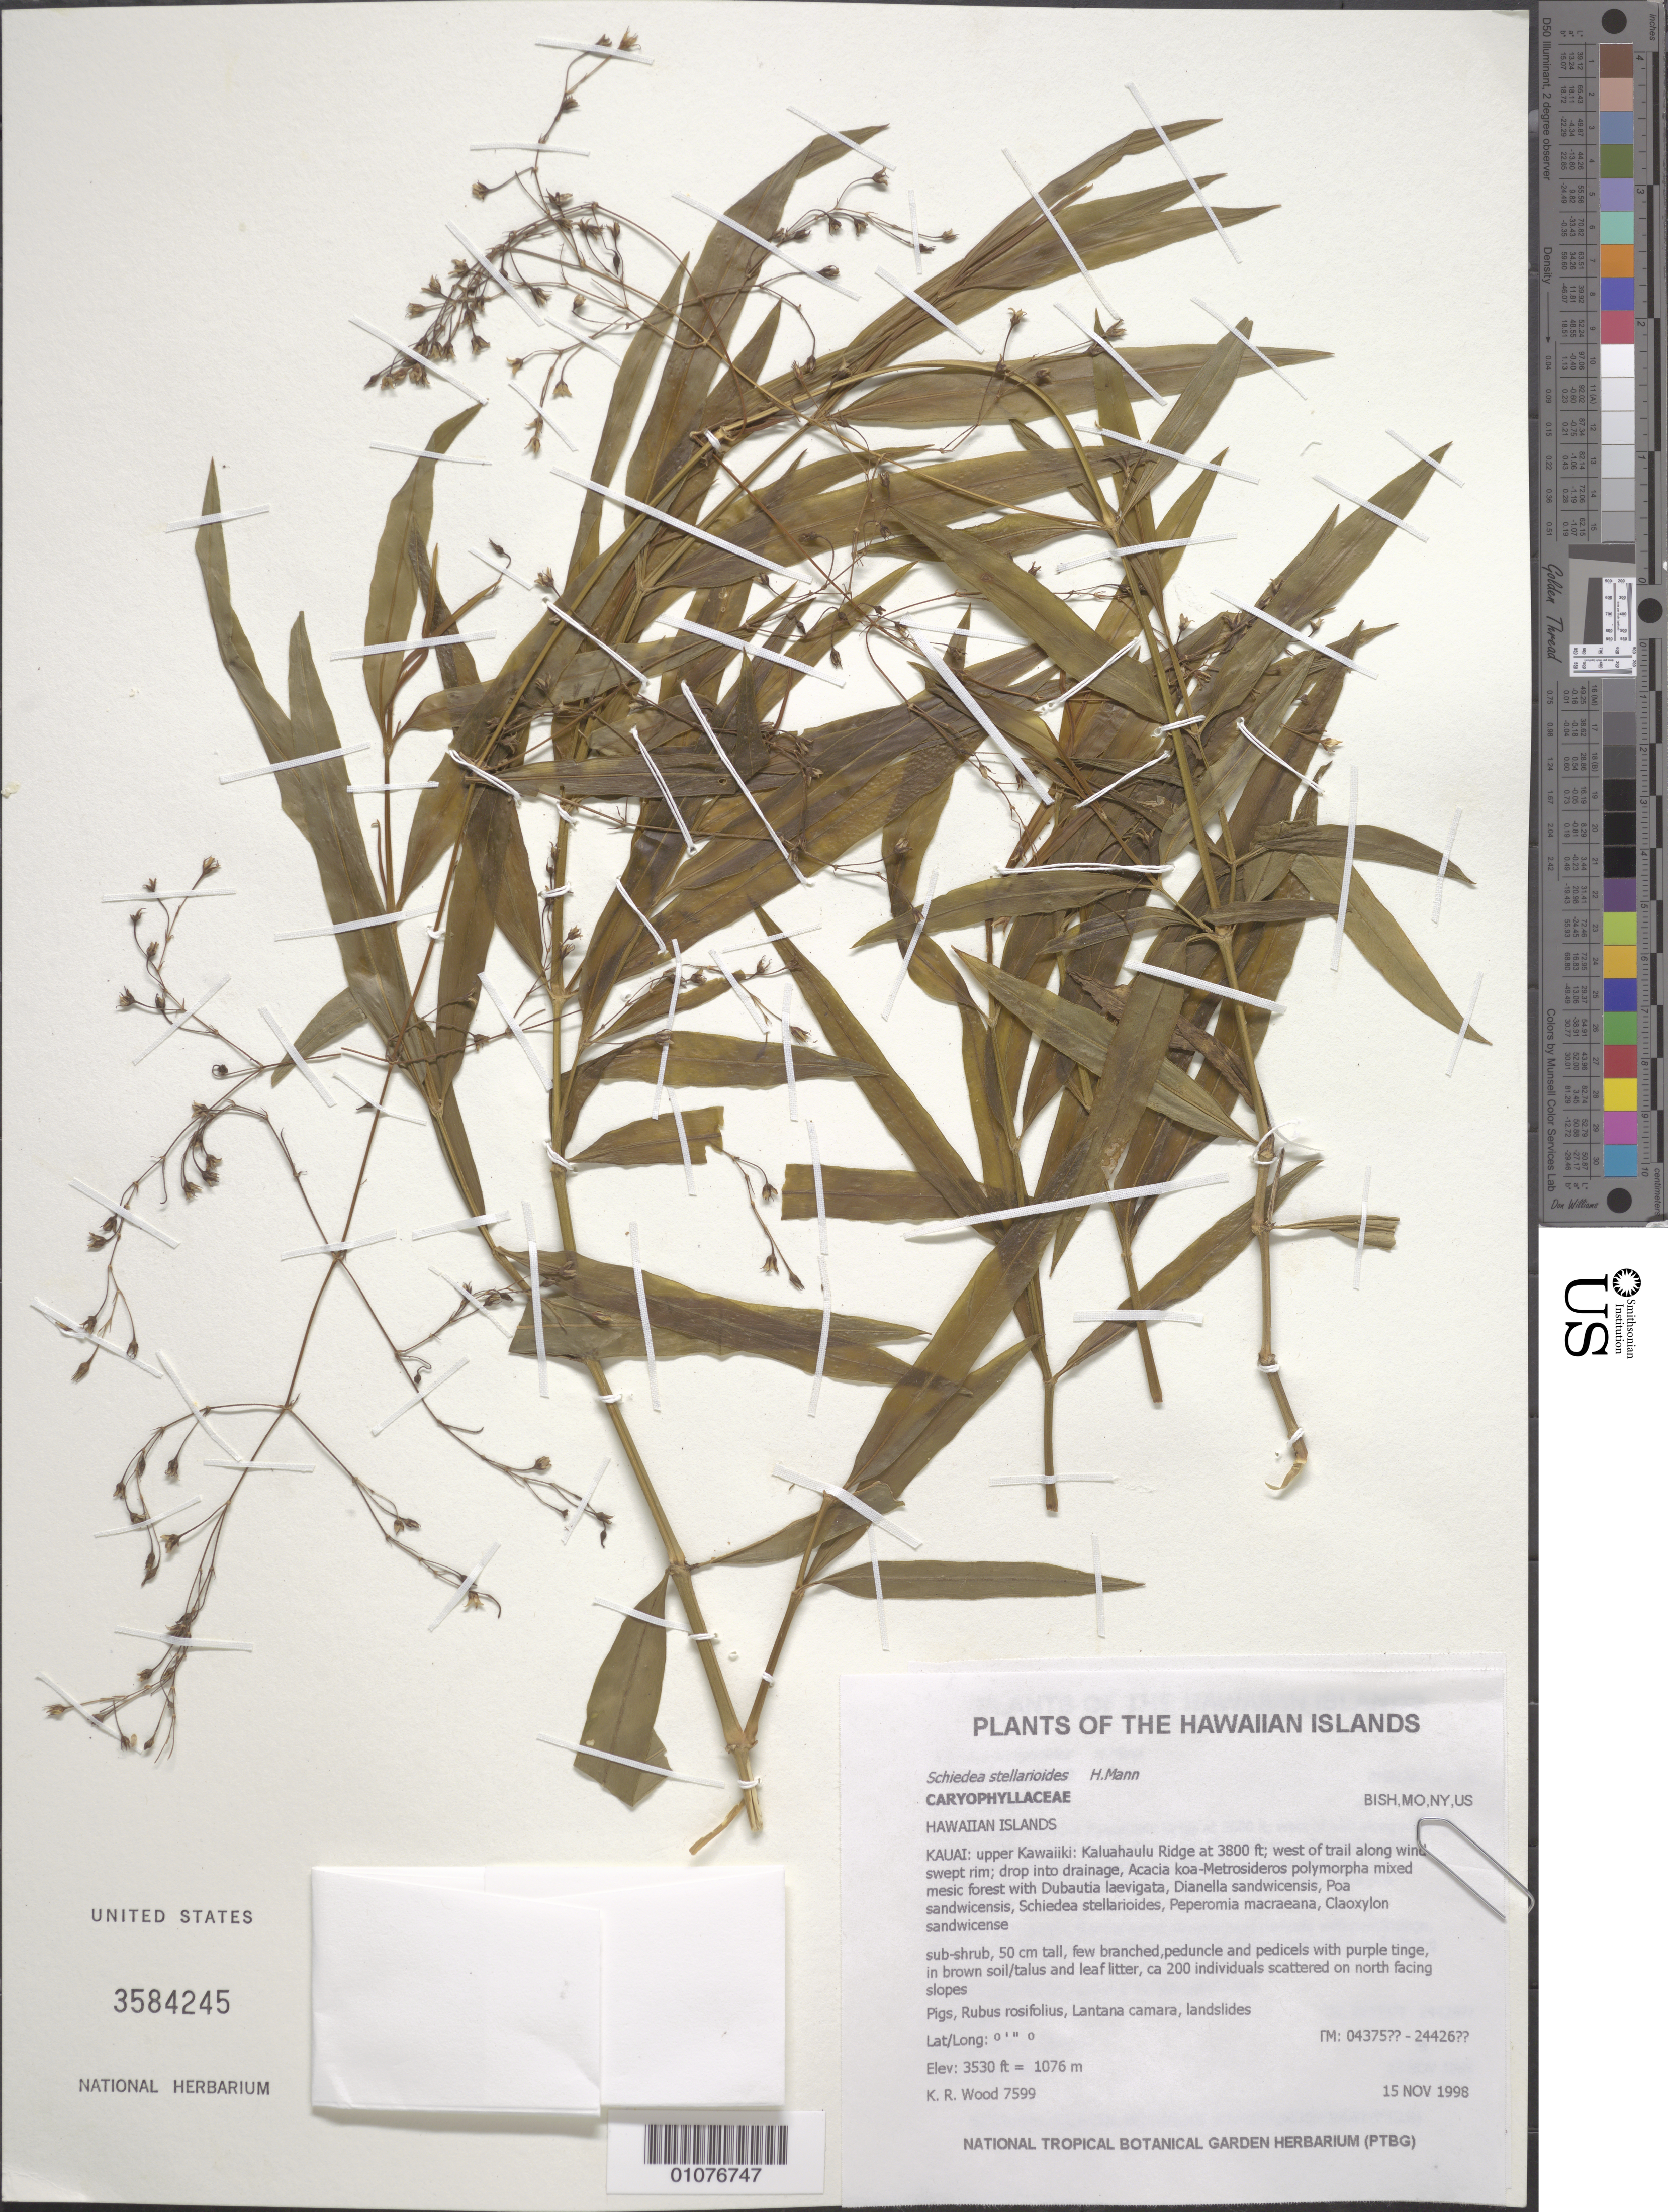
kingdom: Plantae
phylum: Tracheophyta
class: Magnoliopsida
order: Caryophyllales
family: Caryophyllaceae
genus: Schiedea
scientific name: Schiedea stellarioides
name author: H. Mann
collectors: K. R. Wood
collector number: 7499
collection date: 1998-11-15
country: United States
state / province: Hawaii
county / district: Kauai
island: Kaua'i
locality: upper Kawaiiki: Kaluahaulu Ridge at 3800 ft; west of trail along windswept rim; drop into drainage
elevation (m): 1076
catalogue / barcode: US 3584245